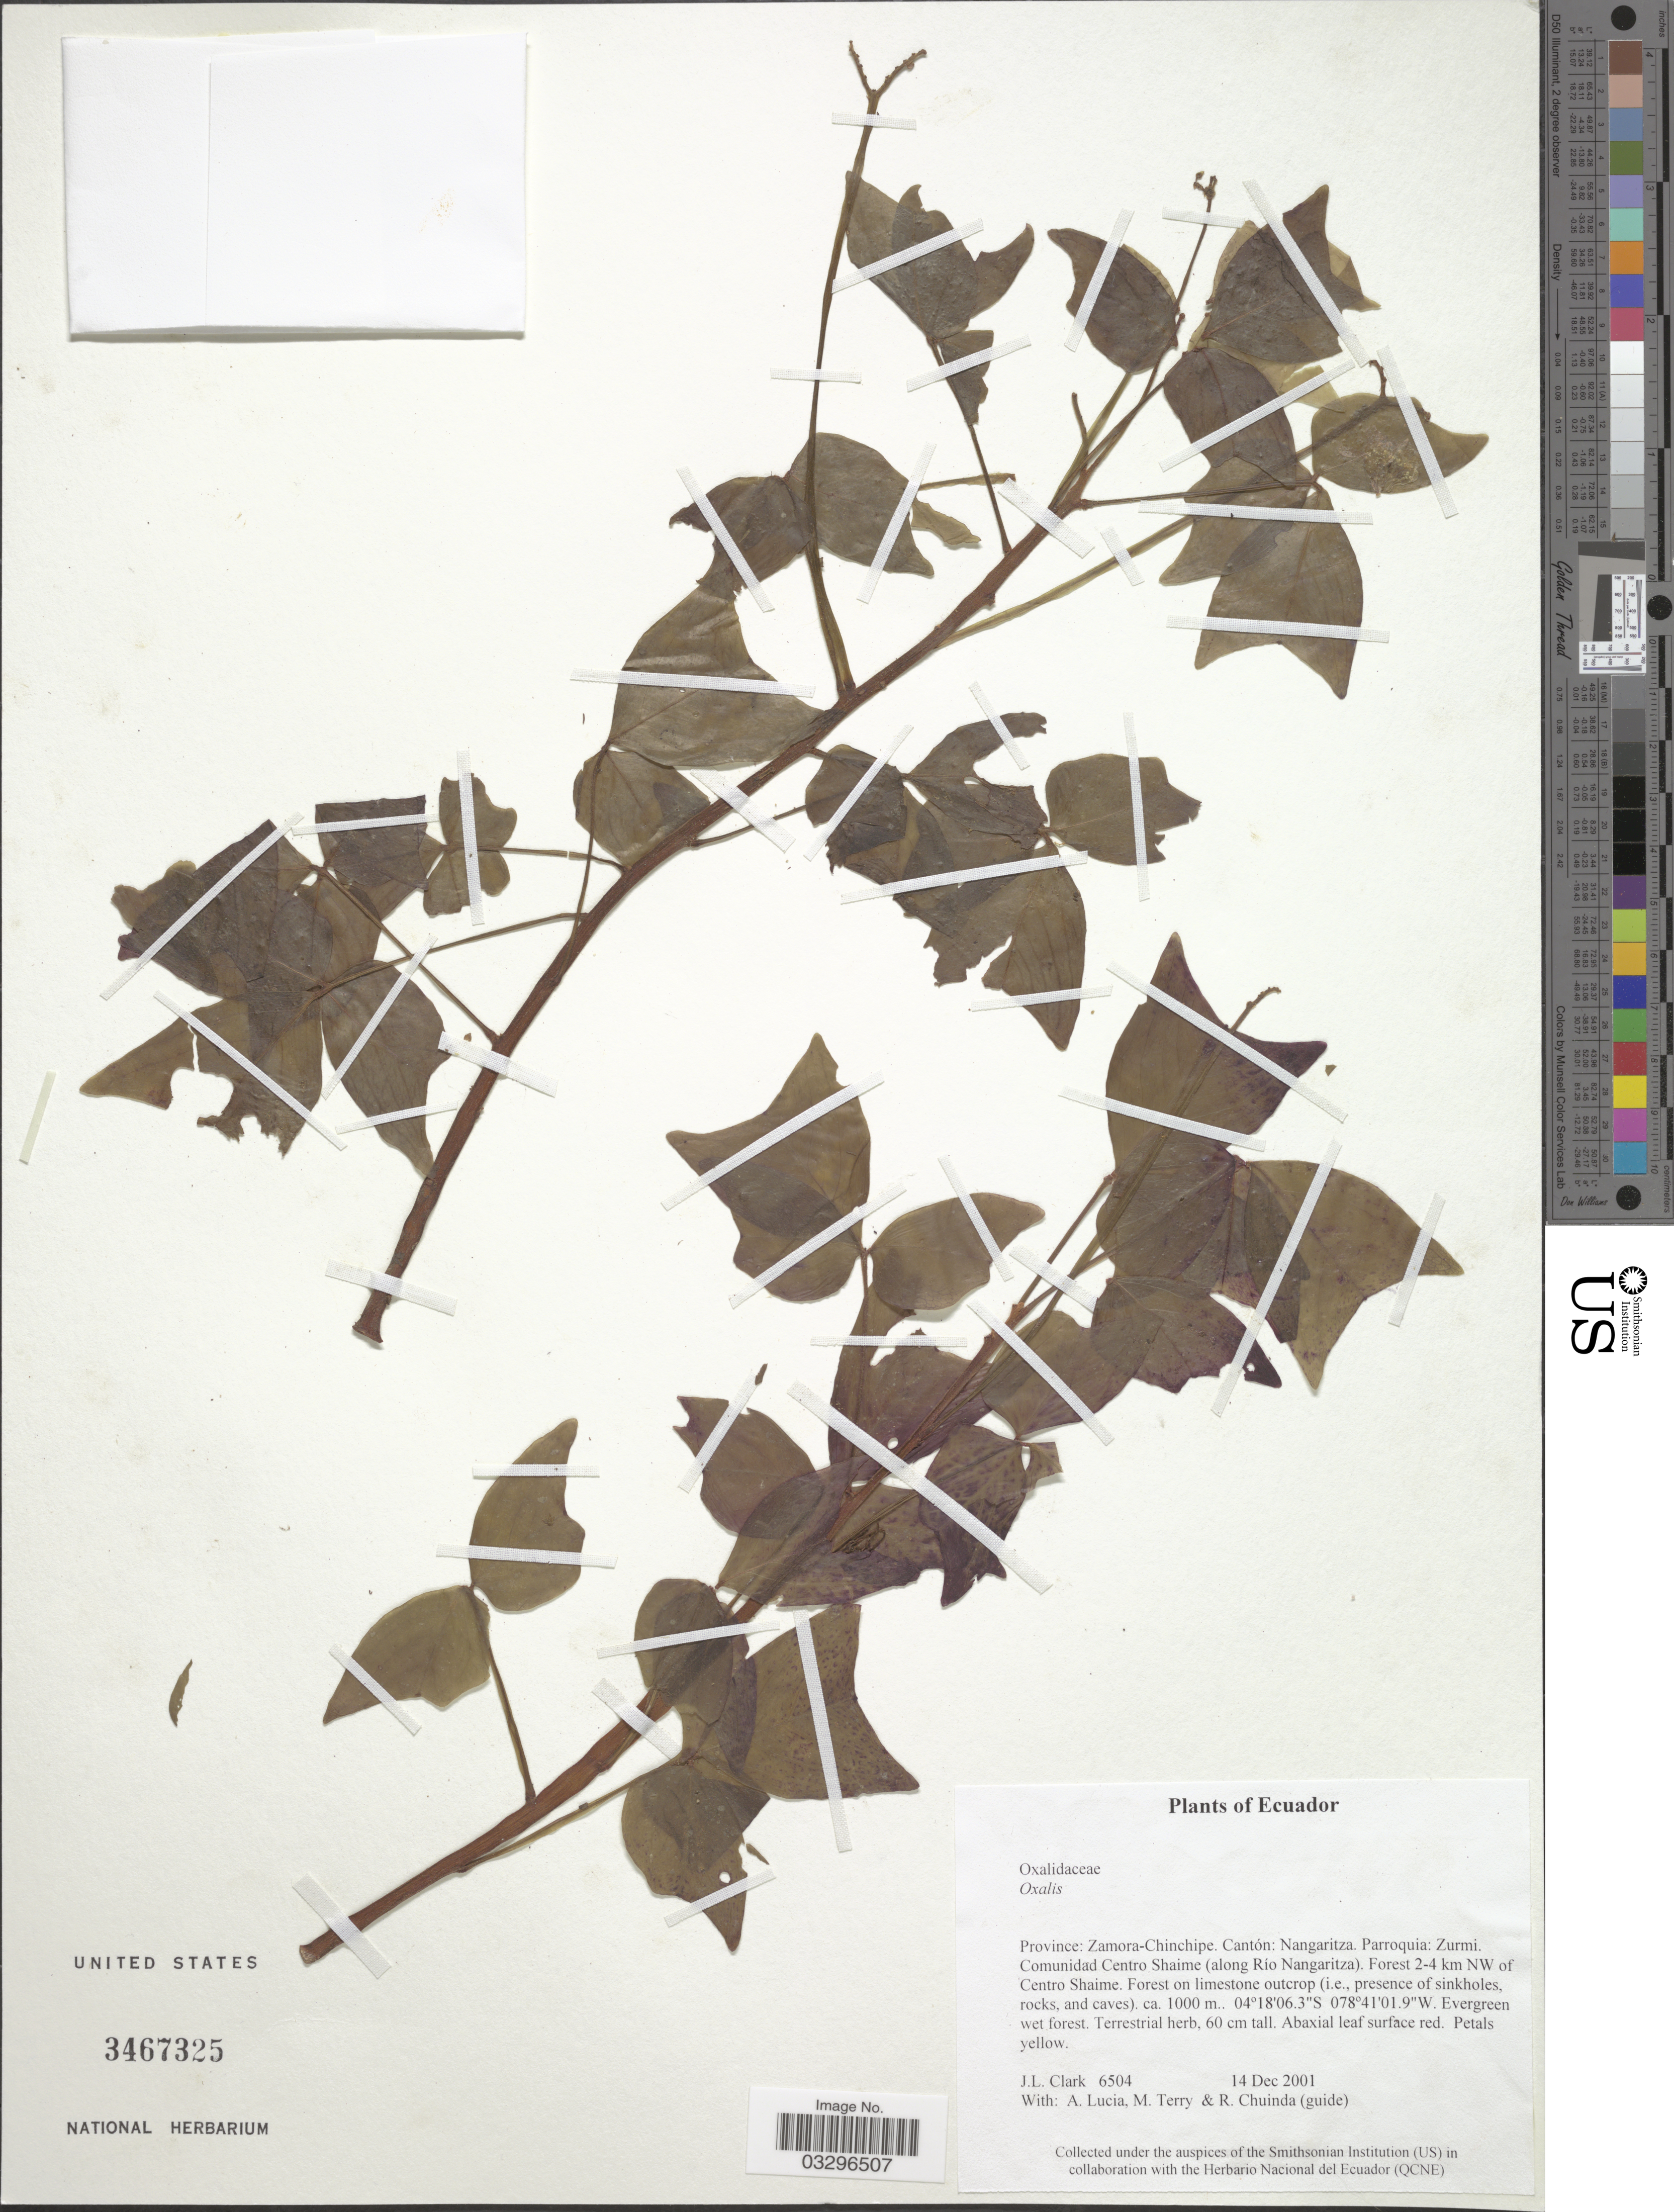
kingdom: Plantae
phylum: Tracheophyta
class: Magnoliopsida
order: Oxalidales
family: Oxalidaceae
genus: Oxalis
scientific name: Oxalis sp.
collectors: J. L. Clark, A. Lucia, M. Terry & R. Chuinda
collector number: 6504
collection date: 2001-12-14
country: Ecuador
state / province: Zamora-Chinchipe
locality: Cantón: Nangaritza. Parroquia: Zurmi. Comunidad Centro Shaime (along Río Nangaritza). Forest 2-4 km NW of Centro Shaime.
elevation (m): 1000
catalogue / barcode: US 3467325